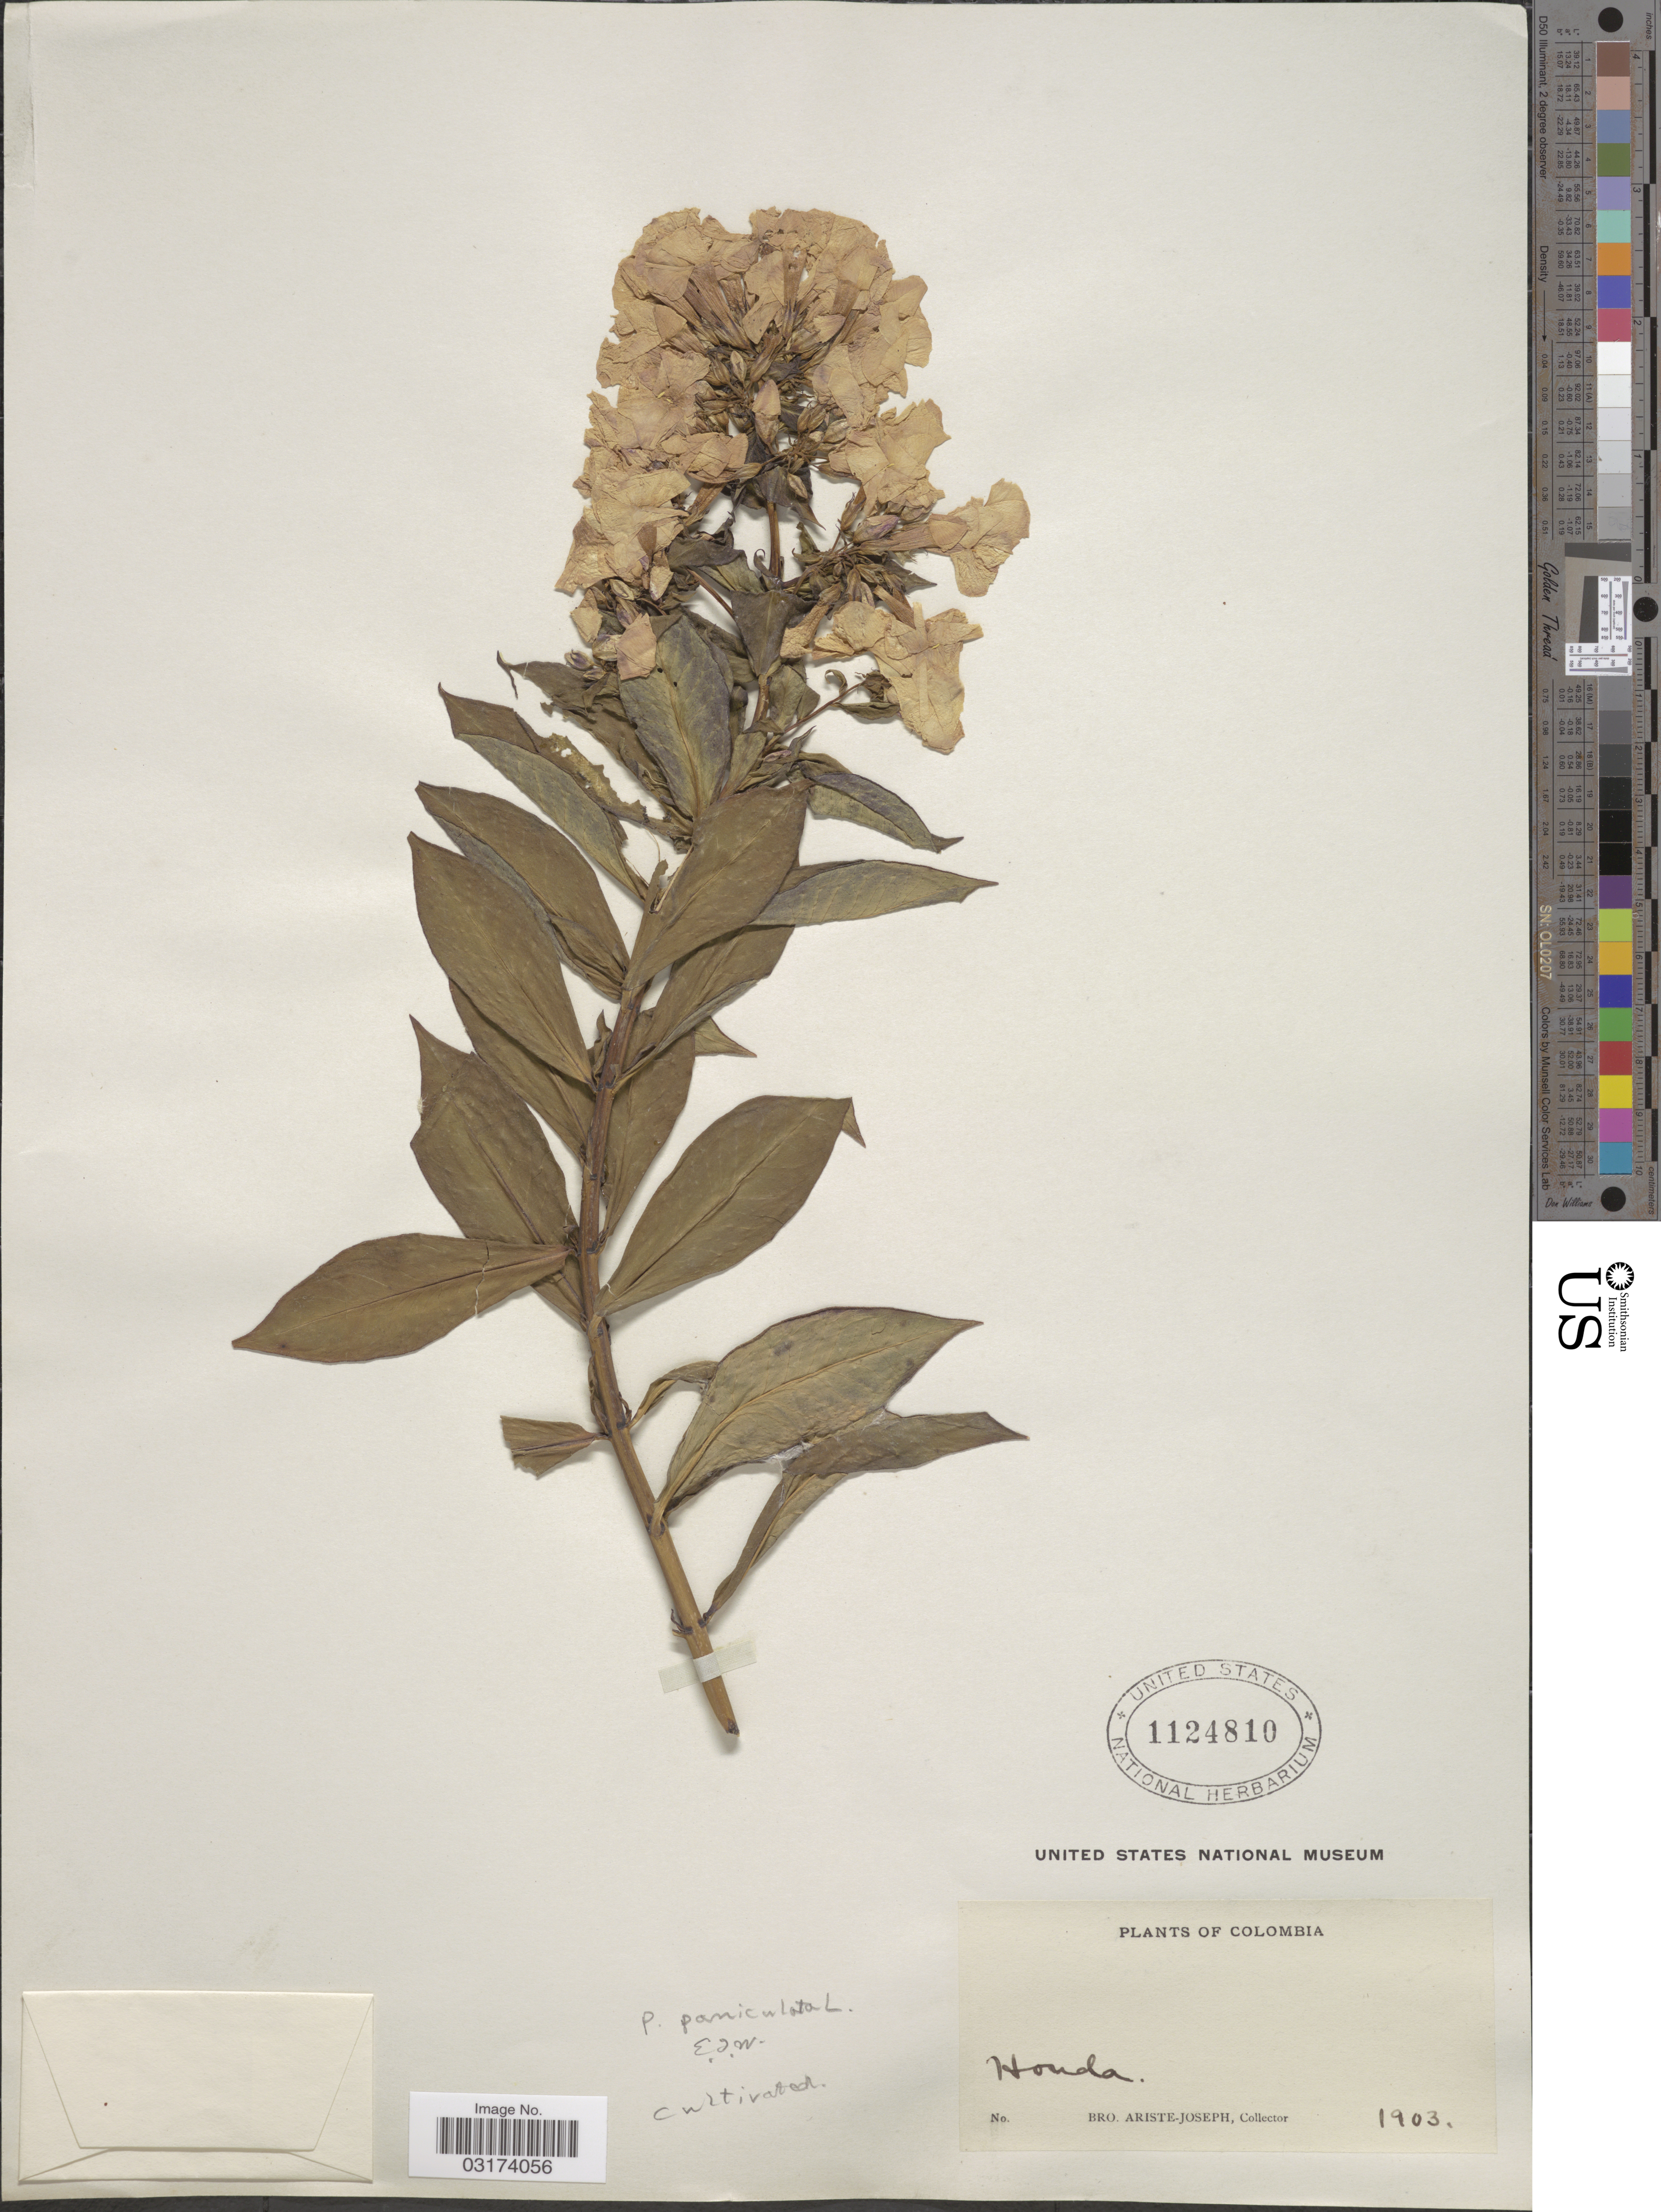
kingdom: Plantae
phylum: Tracheophyta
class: Magnoliopsida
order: Ericales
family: Polemoniaceae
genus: Phlox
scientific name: Phlox paniculata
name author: L.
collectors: Bro. Ariste-Joseph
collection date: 1903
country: Colombia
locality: Honda.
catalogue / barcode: US 1124810